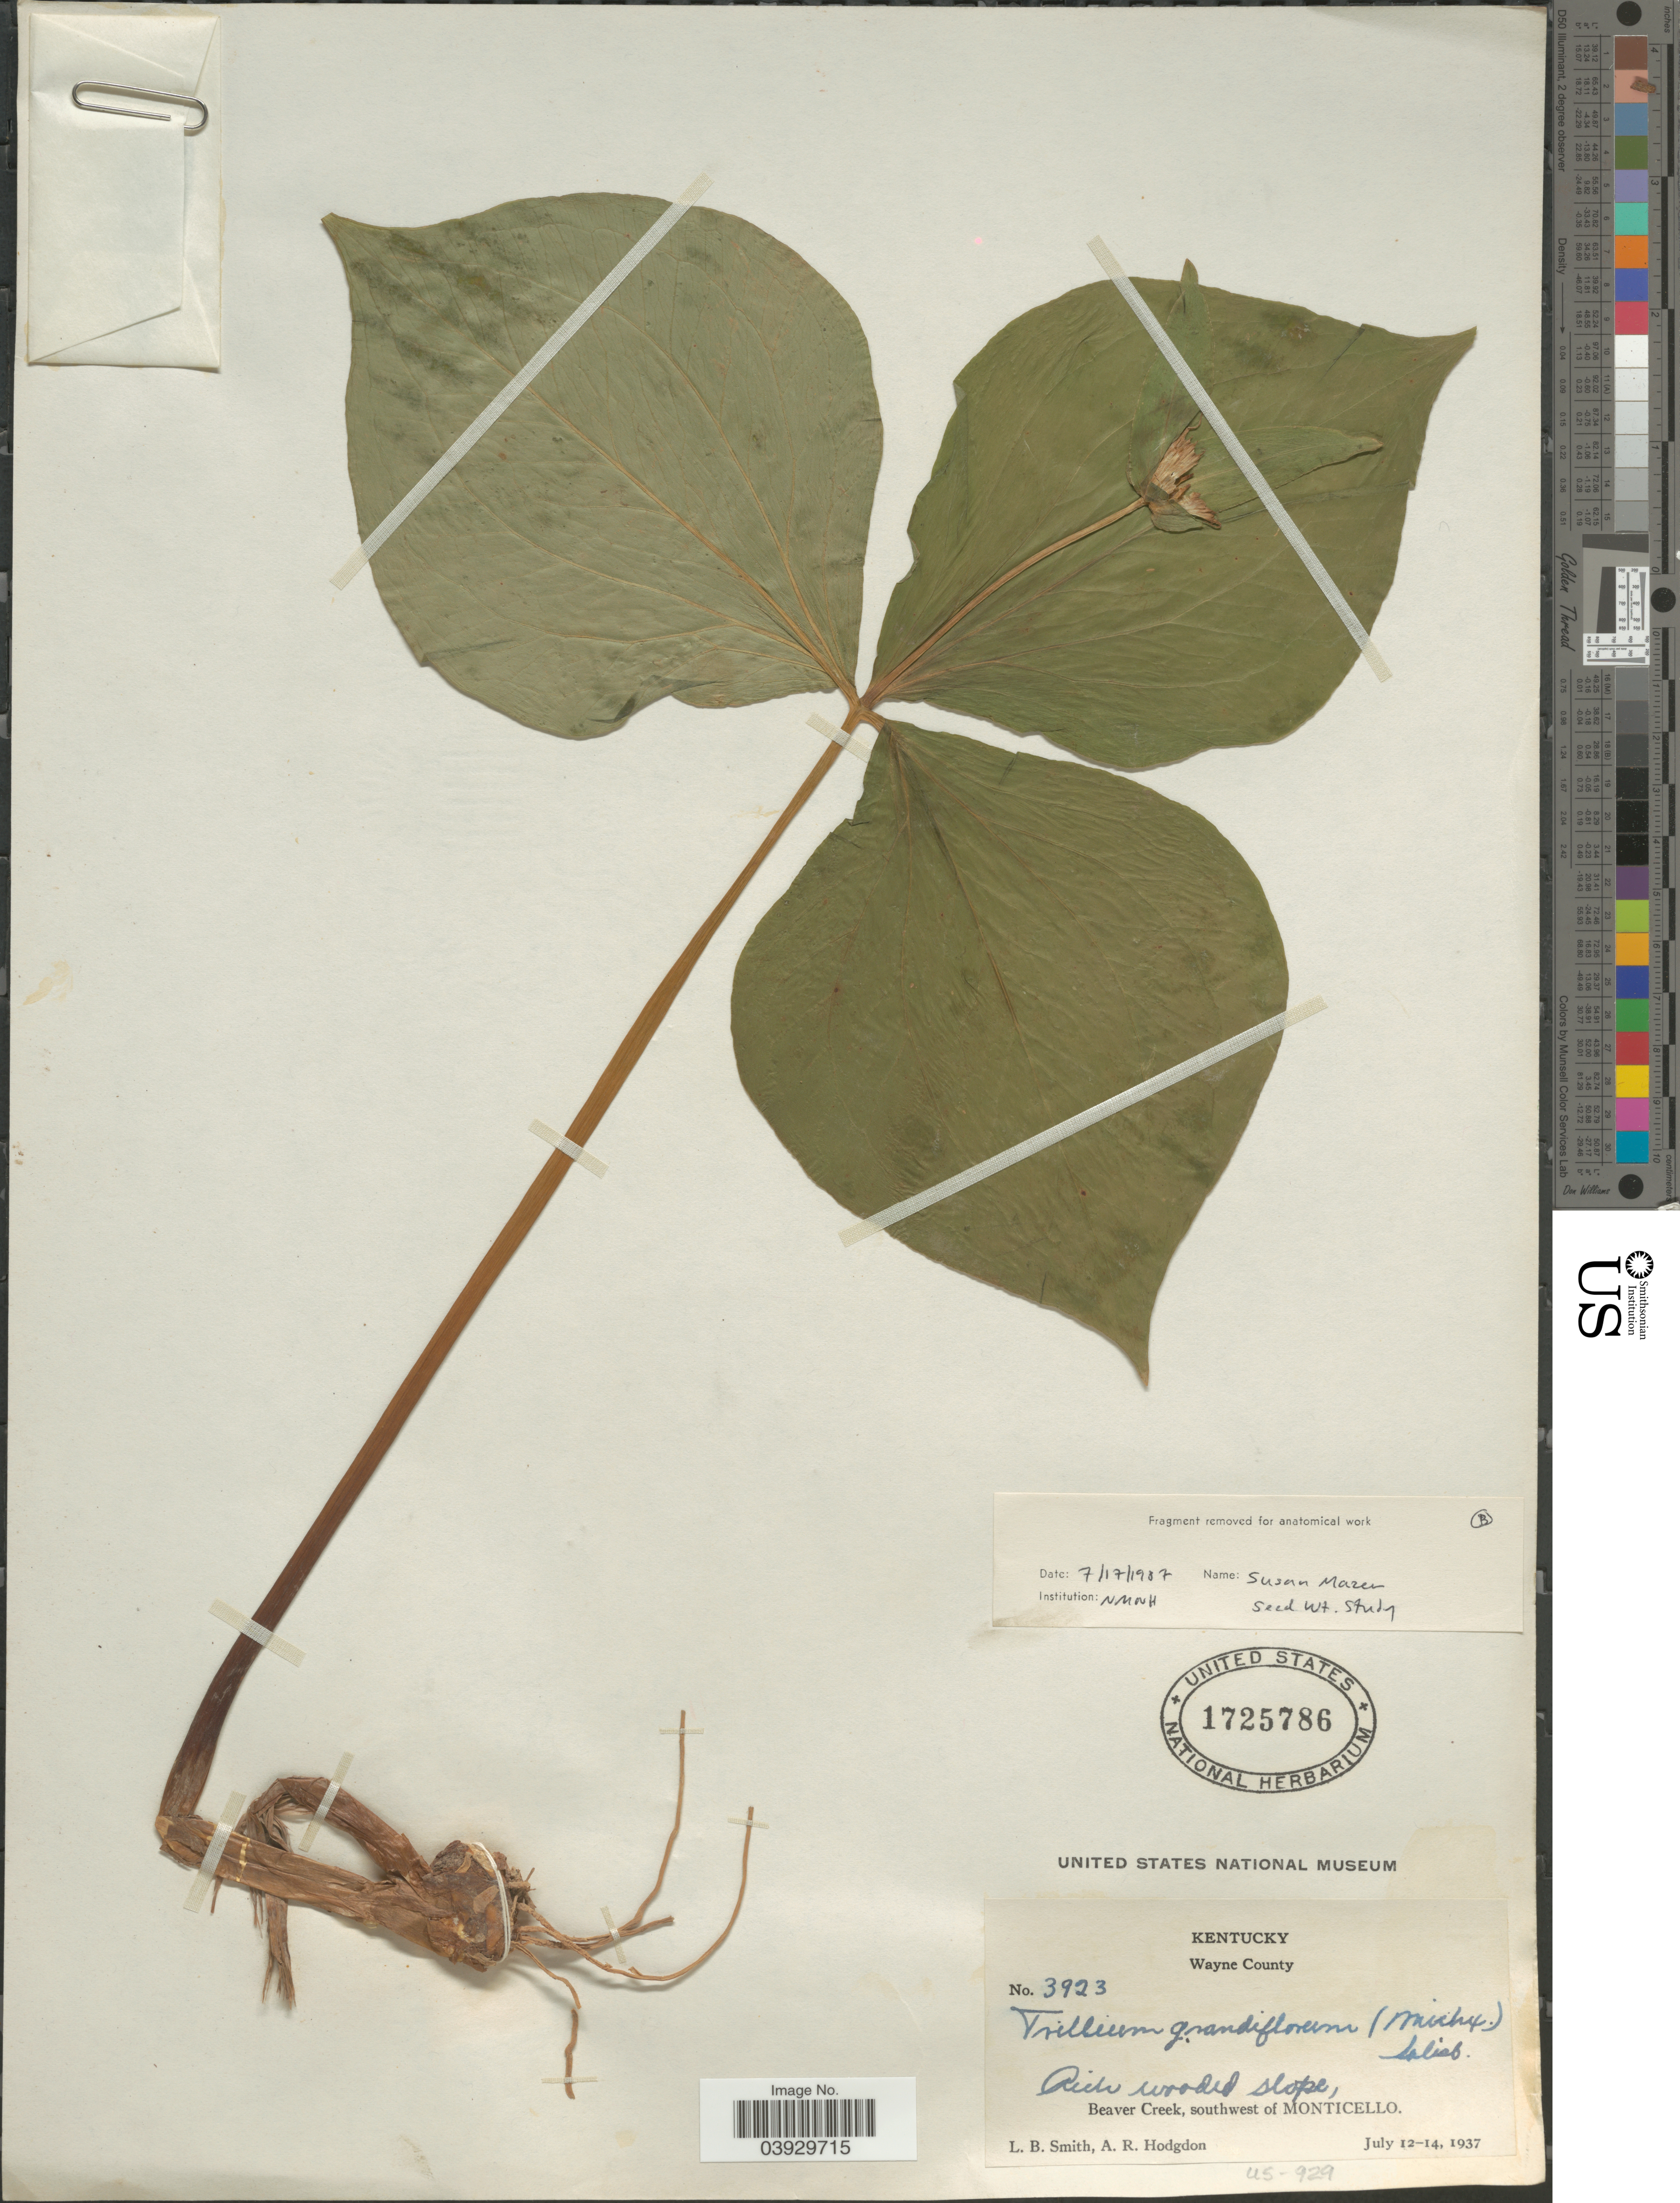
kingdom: Plantae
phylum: Tracheophyta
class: Liliopsida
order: Liliales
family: Melanthiaceae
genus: Trillium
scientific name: Trillium grandiflorum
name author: (Michx.) Salisb.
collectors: L. Smith & A. R. Hodgdon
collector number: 3923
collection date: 1937-07-12/1937-07-14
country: United States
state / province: Kentucky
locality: Wayne County. Beaver Creek, southwest of Monticello.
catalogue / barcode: US 1725786